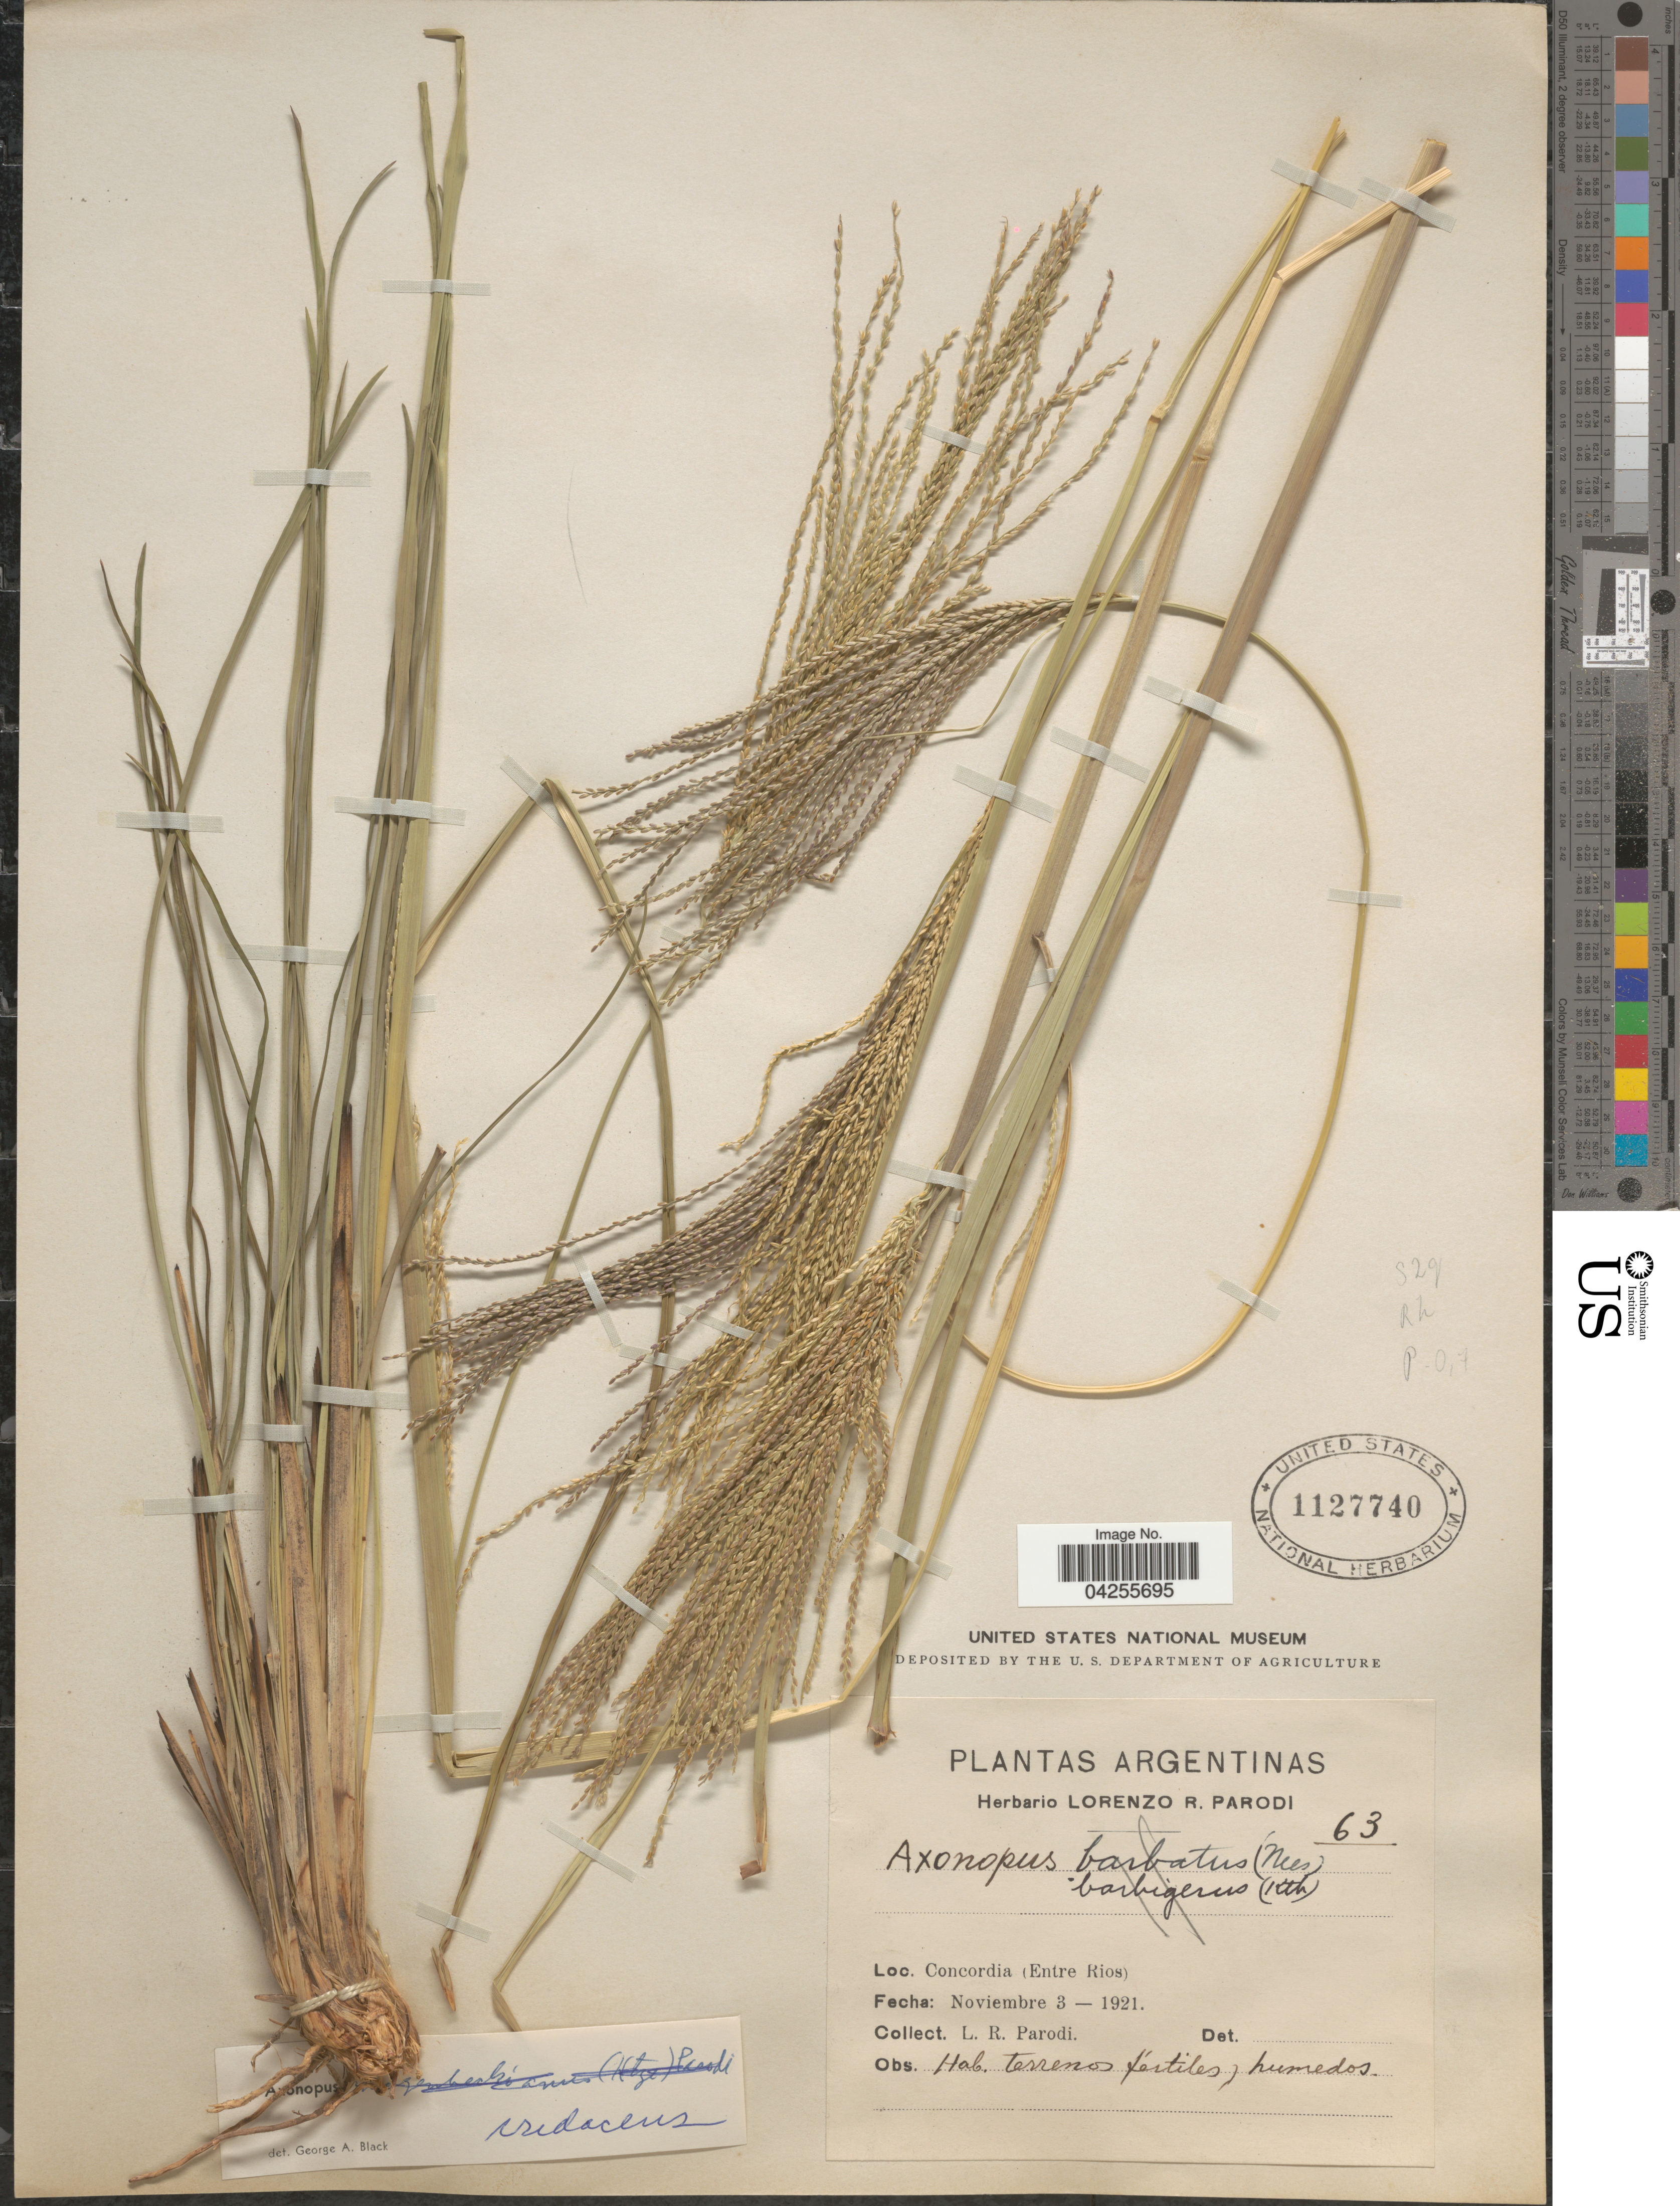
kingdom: Plantae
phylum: Tracheophyta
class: Liliopsida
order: Poales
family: Poaceae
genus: Axonopus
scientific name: Axonopus suffultus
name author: (Nees) Kuhlm.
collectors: L. R. Parodi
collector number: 63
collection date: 1921-11-03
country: Argentina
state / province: Entre Rios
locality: Concordia.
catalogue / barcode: US 1127740